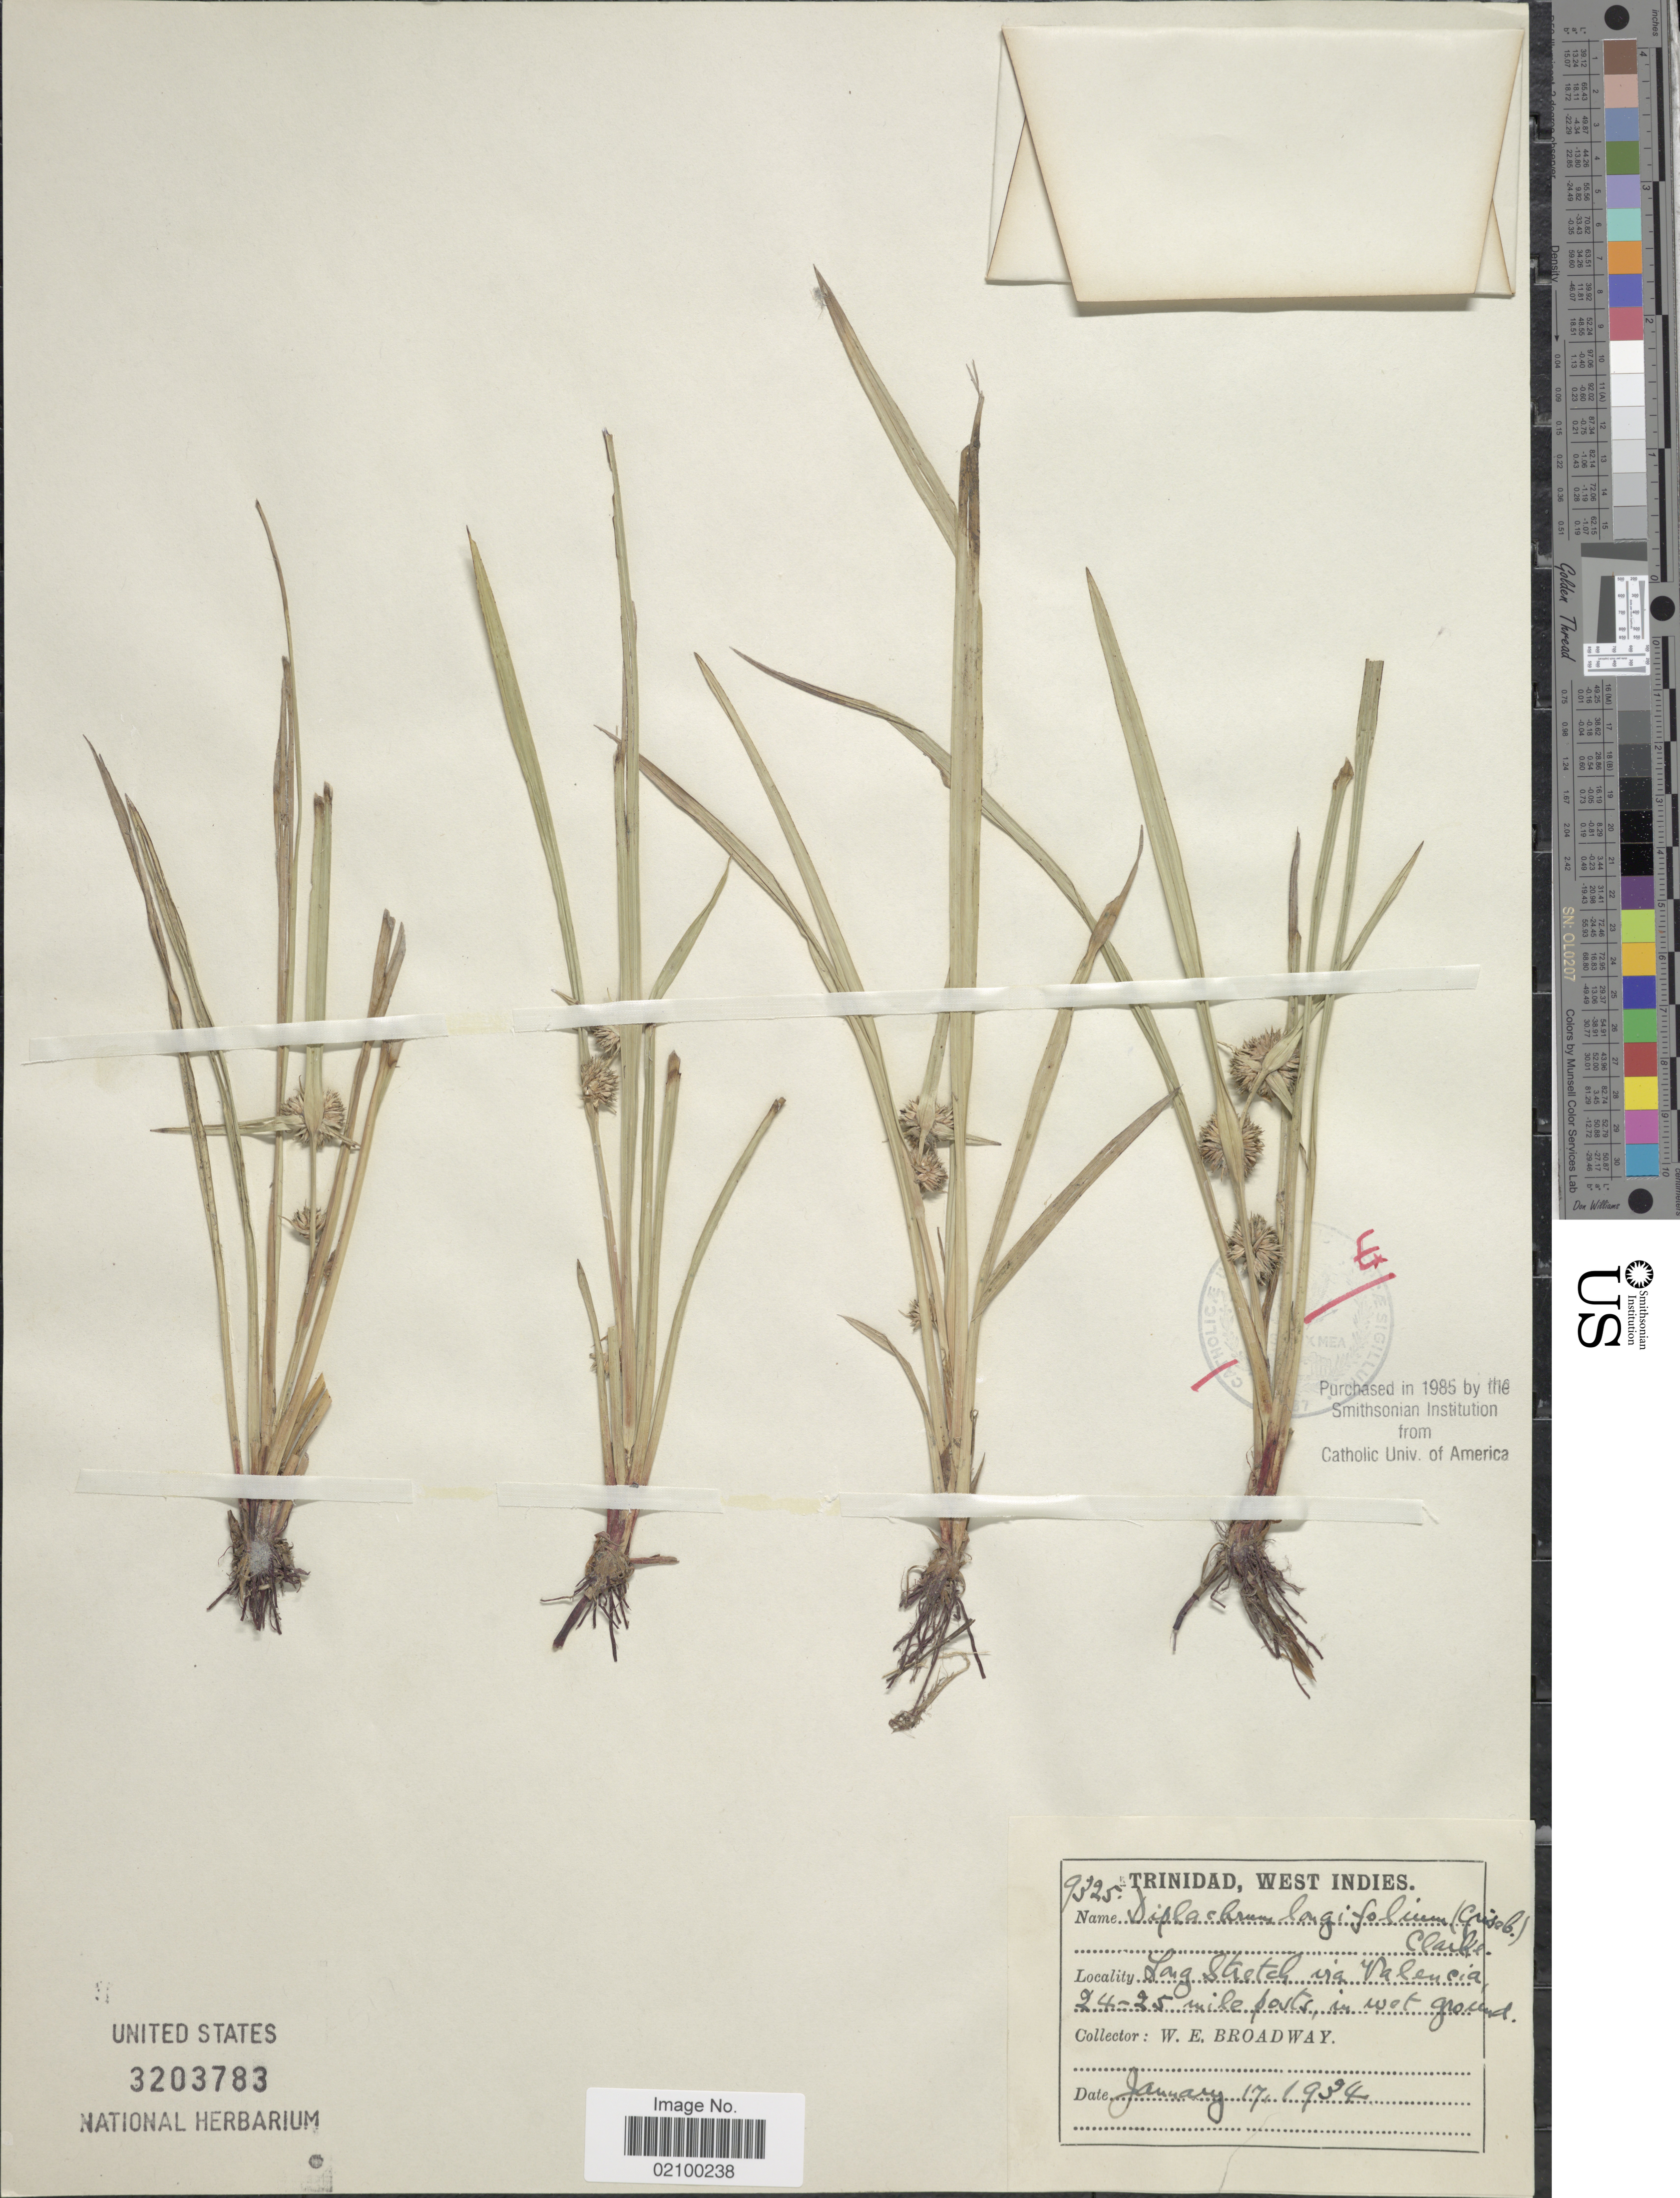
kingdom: Plantae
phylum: Tracheophyta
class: Liliopsida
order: Poales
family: Cyperaceae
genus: Diplacrum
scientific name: Diplacrum capitatum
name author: (Willd.) Boeckeler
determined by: Strong, Mark T., (BOT), Smithsonian Institution - National Museum of Natural History (UNITED STATES)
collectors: W. E. Broadway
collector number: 9325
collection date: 1934-01-17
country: Trinidad and Tobago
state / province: Trinidad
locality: West Indies. Long Stretch via Valencia. 24-25 mile posts.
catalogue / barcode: US 3203783